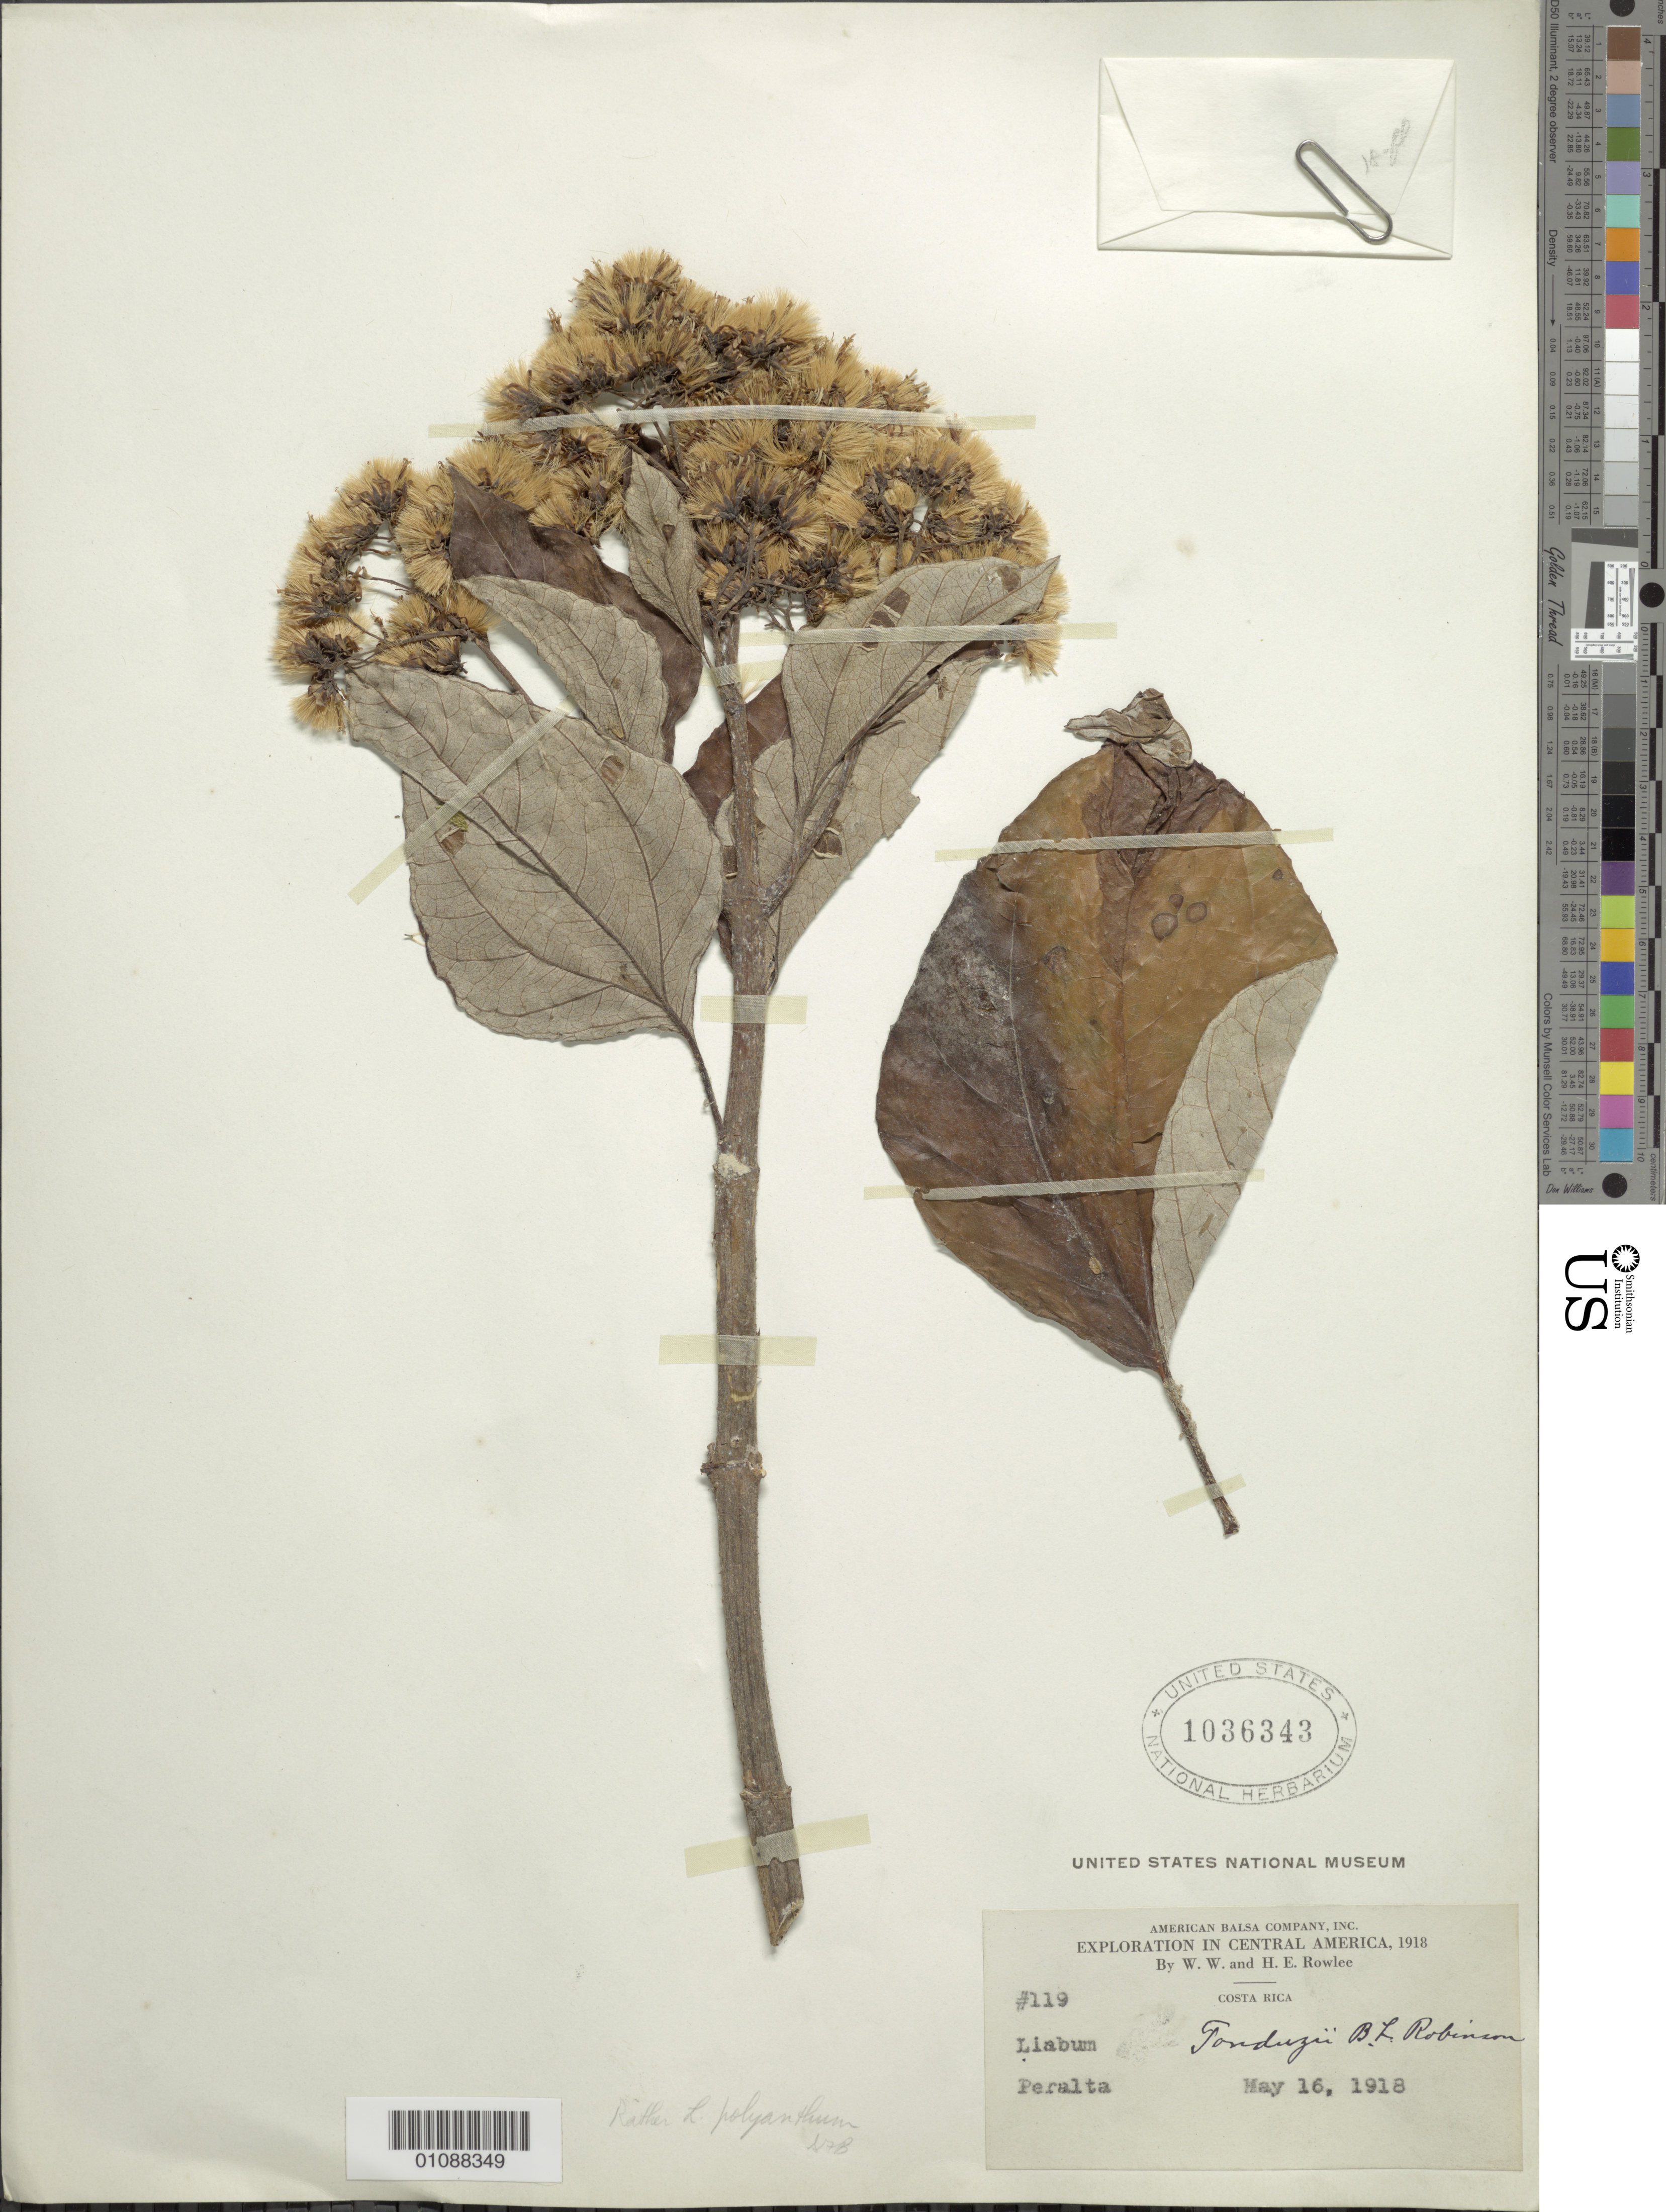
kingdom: Plantae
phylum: Tracheophyta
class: Magnoliopsida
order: Asterales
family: Asteraceae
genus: Sinclairia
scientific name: Sinclairia polyantha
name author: (Klatt) Rydb.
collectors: W. W. Rowlee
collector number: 119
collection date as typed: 16 May 1918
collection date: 1918-05-16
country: Costa Rica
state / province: Cartago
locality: Peralta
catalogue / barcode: US 1036343